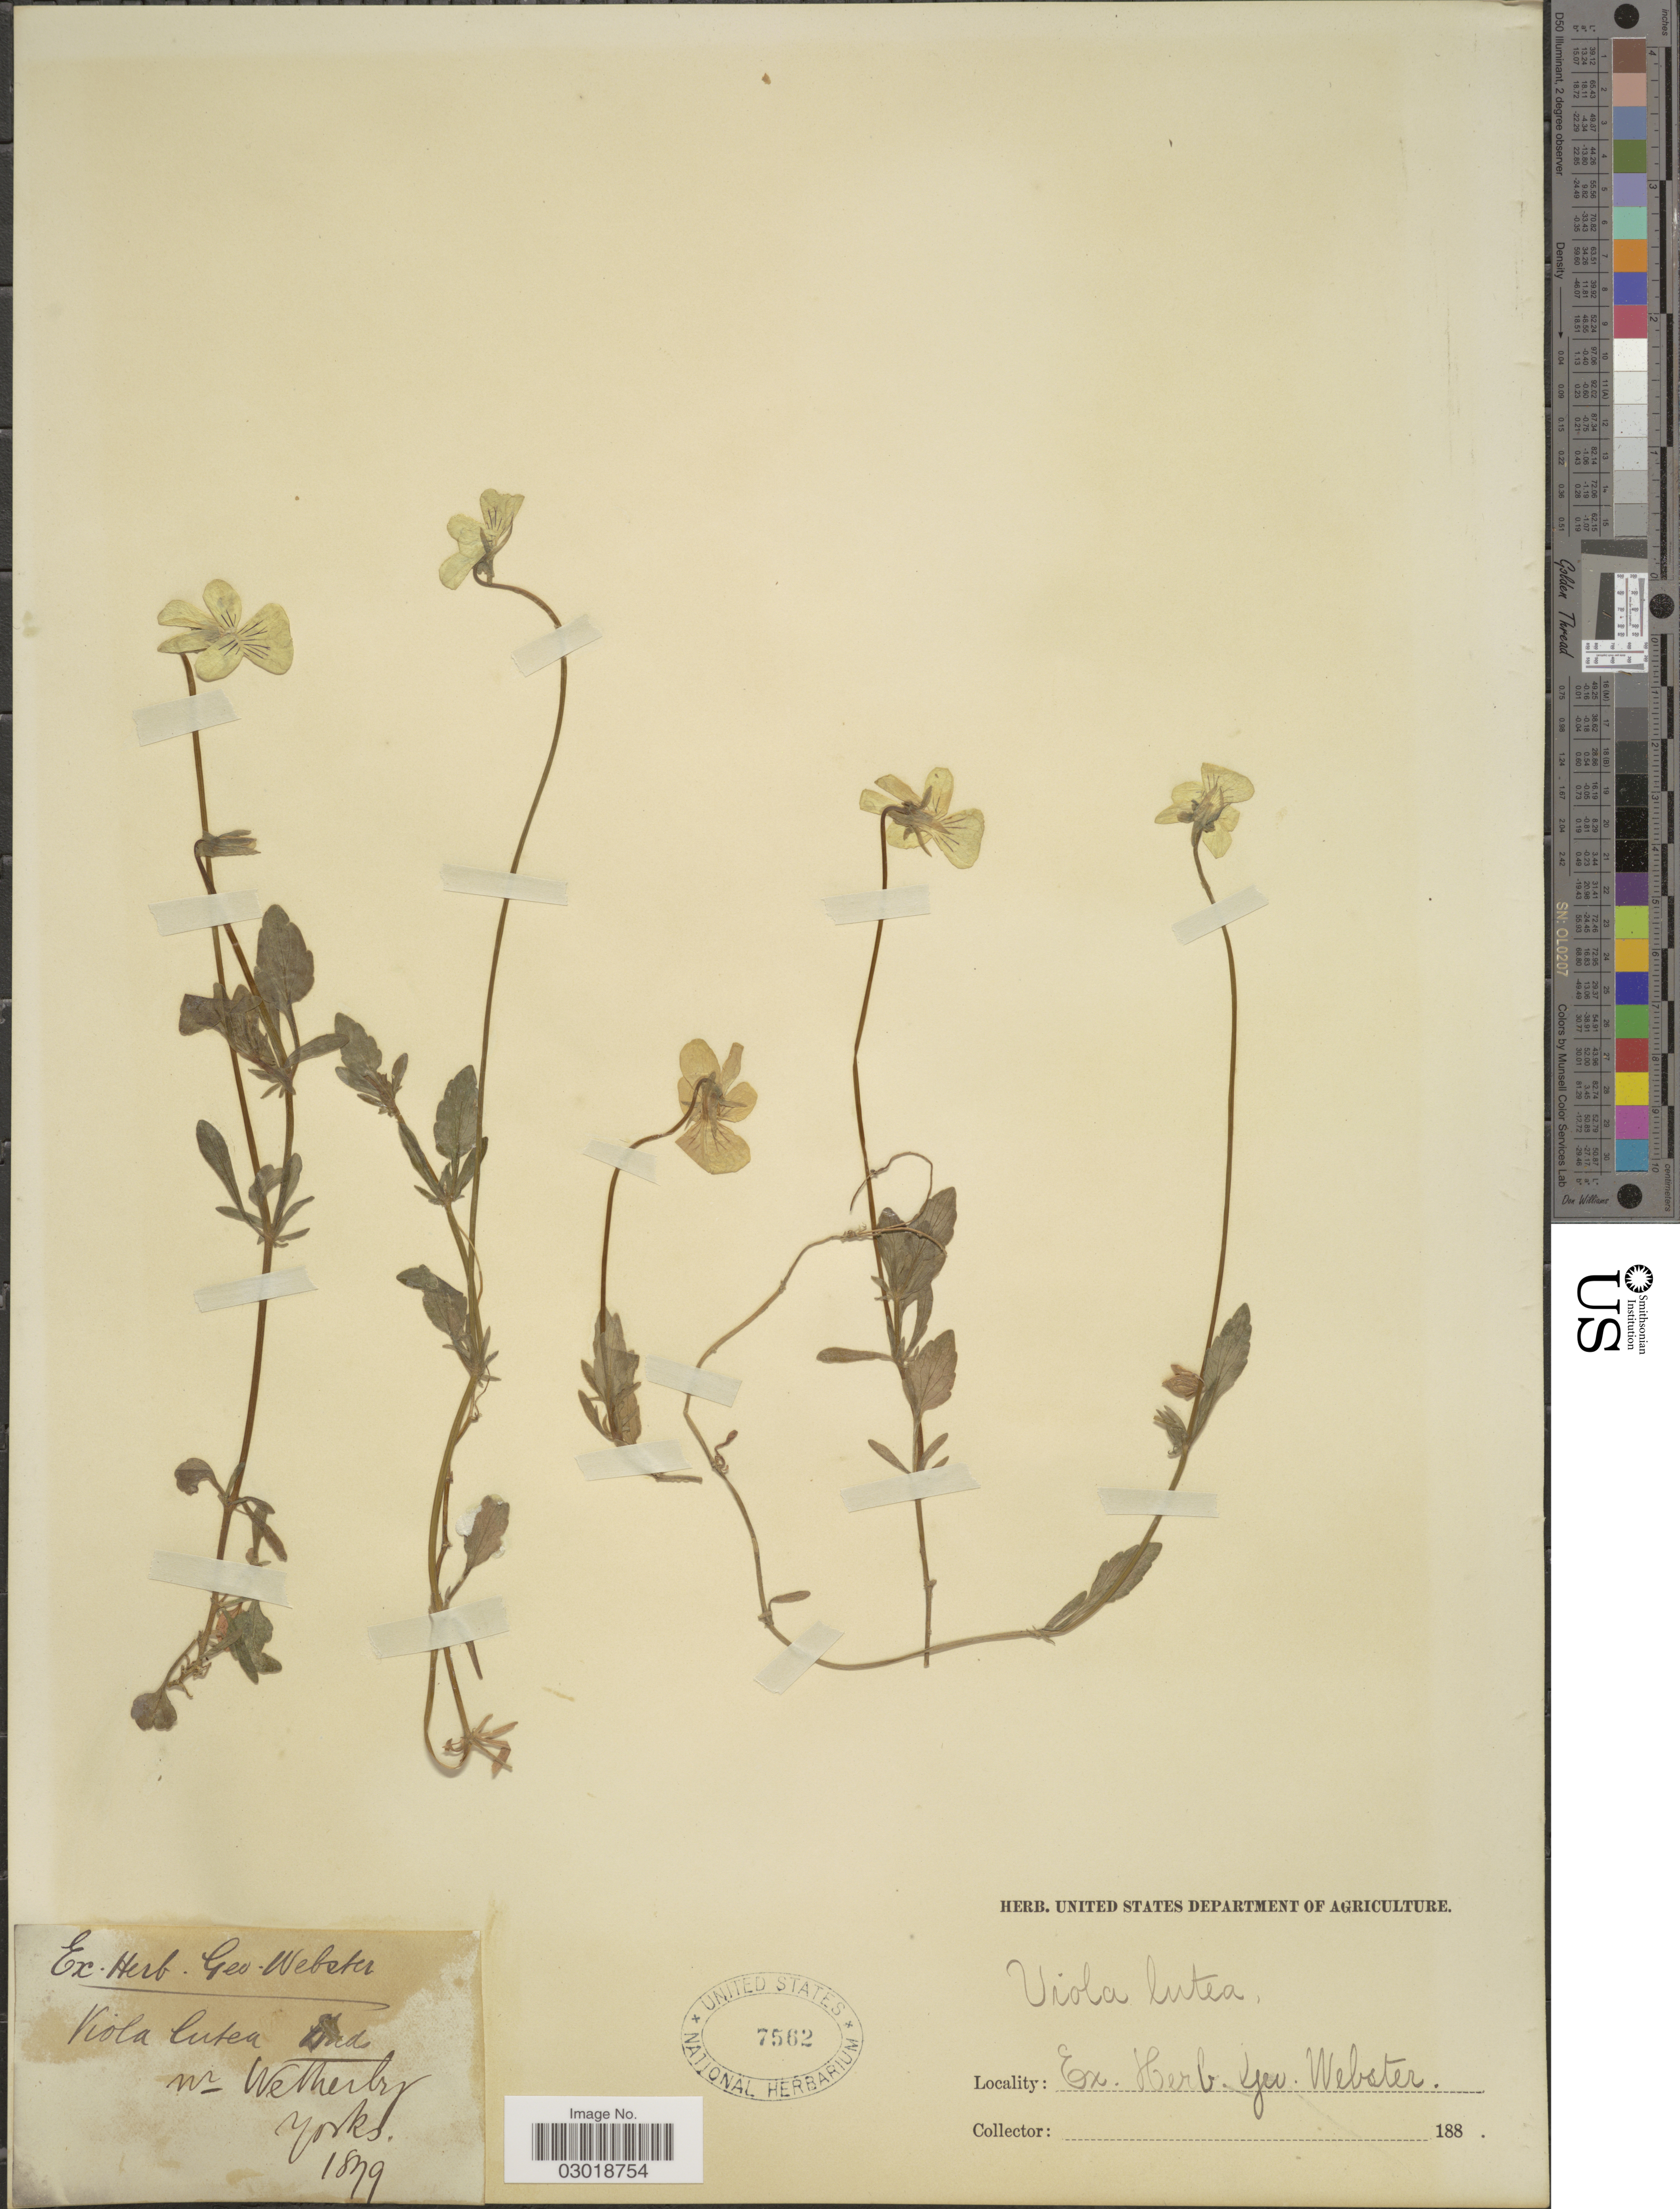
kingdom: Plantae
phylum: Tracheophyta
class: Magnoliopsida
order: Malpighiales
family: Violaceae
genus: Viola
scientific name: Viola lutea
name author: Huds.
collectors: ex herb. Geo. Webster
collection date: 1879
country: United Kingdom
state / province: England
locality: Nr Wetherby Yorks.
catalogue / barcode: US 7562